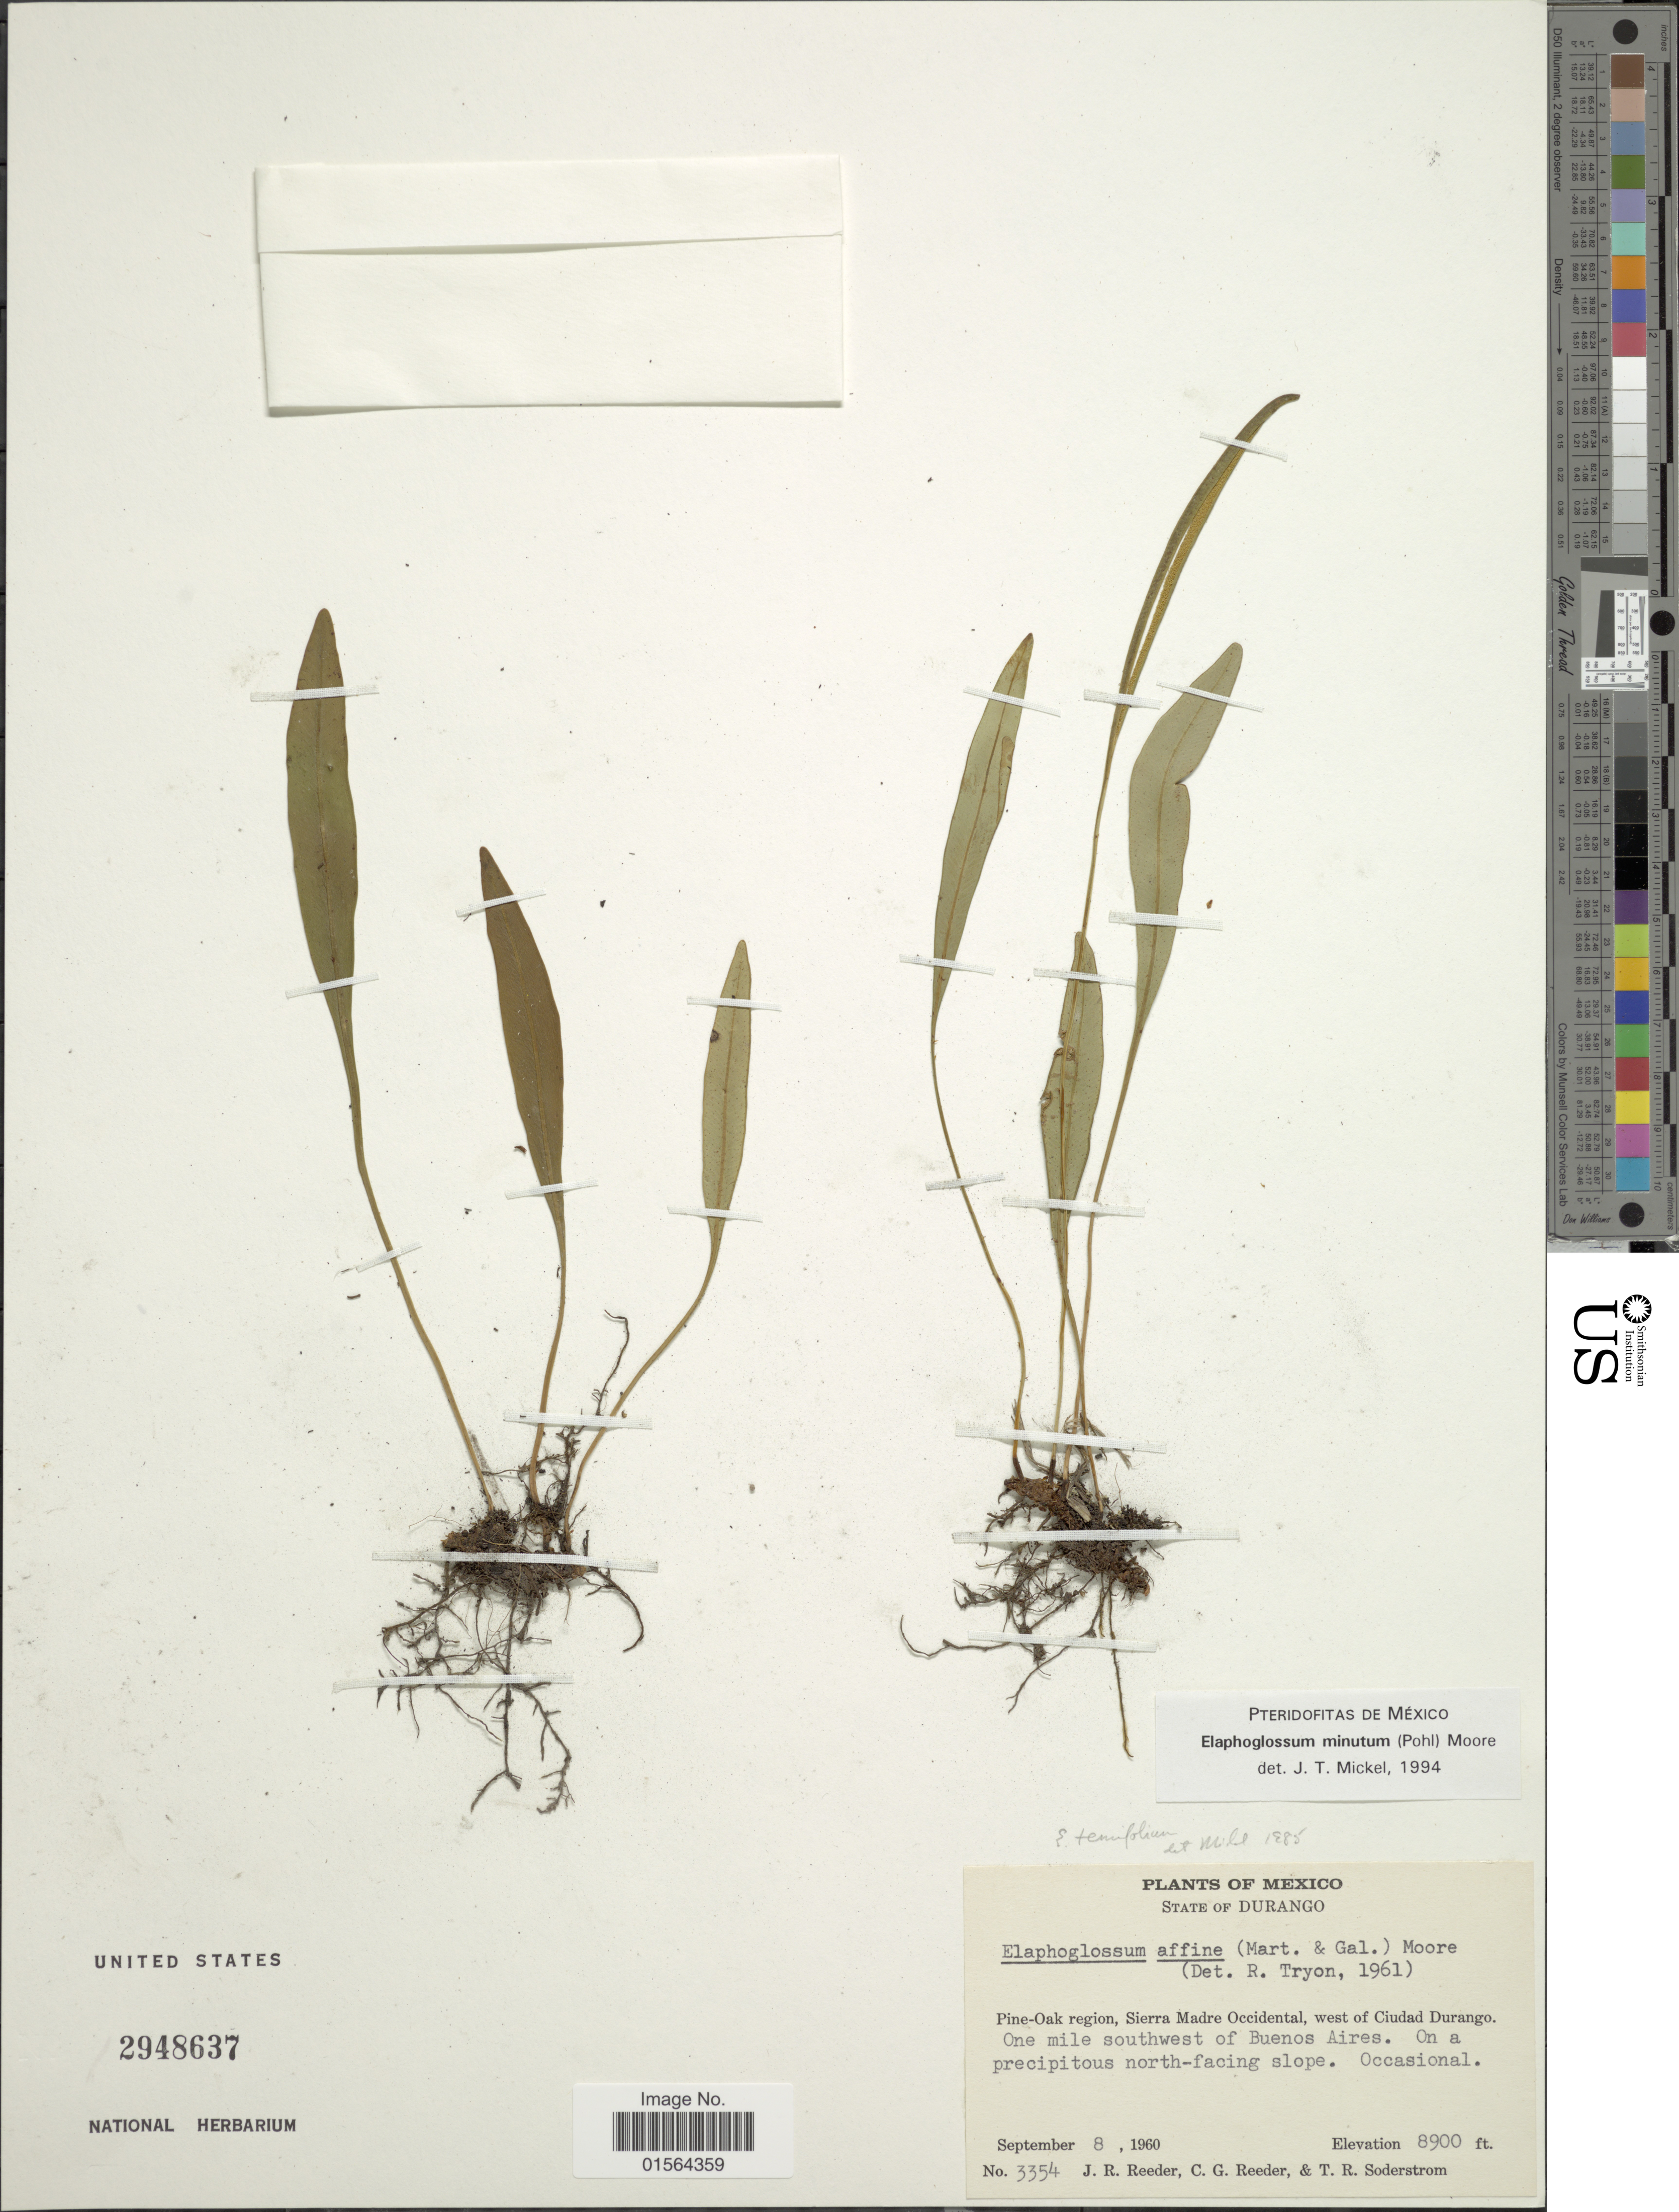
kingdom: Plantae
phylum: Tracheophyta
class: Polypodiopsida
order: Polypodiales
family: Dryopteridaceae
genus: Elaphoglossum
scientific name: Elaphoglossum minutum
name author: (Pohl ex Fée) T. Moore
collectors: J. R. Reeder, C. G. Reeder & T. R. Soderstrom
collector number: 3354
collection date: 1960-09-08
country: Mexico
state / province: Durango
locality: State of Durango, Pine-Oak region, Sierra Madre Occidental, west of Ciudad Durango, one mile southwest of Buenos Aires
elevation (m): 2713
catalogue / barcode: US 2948637